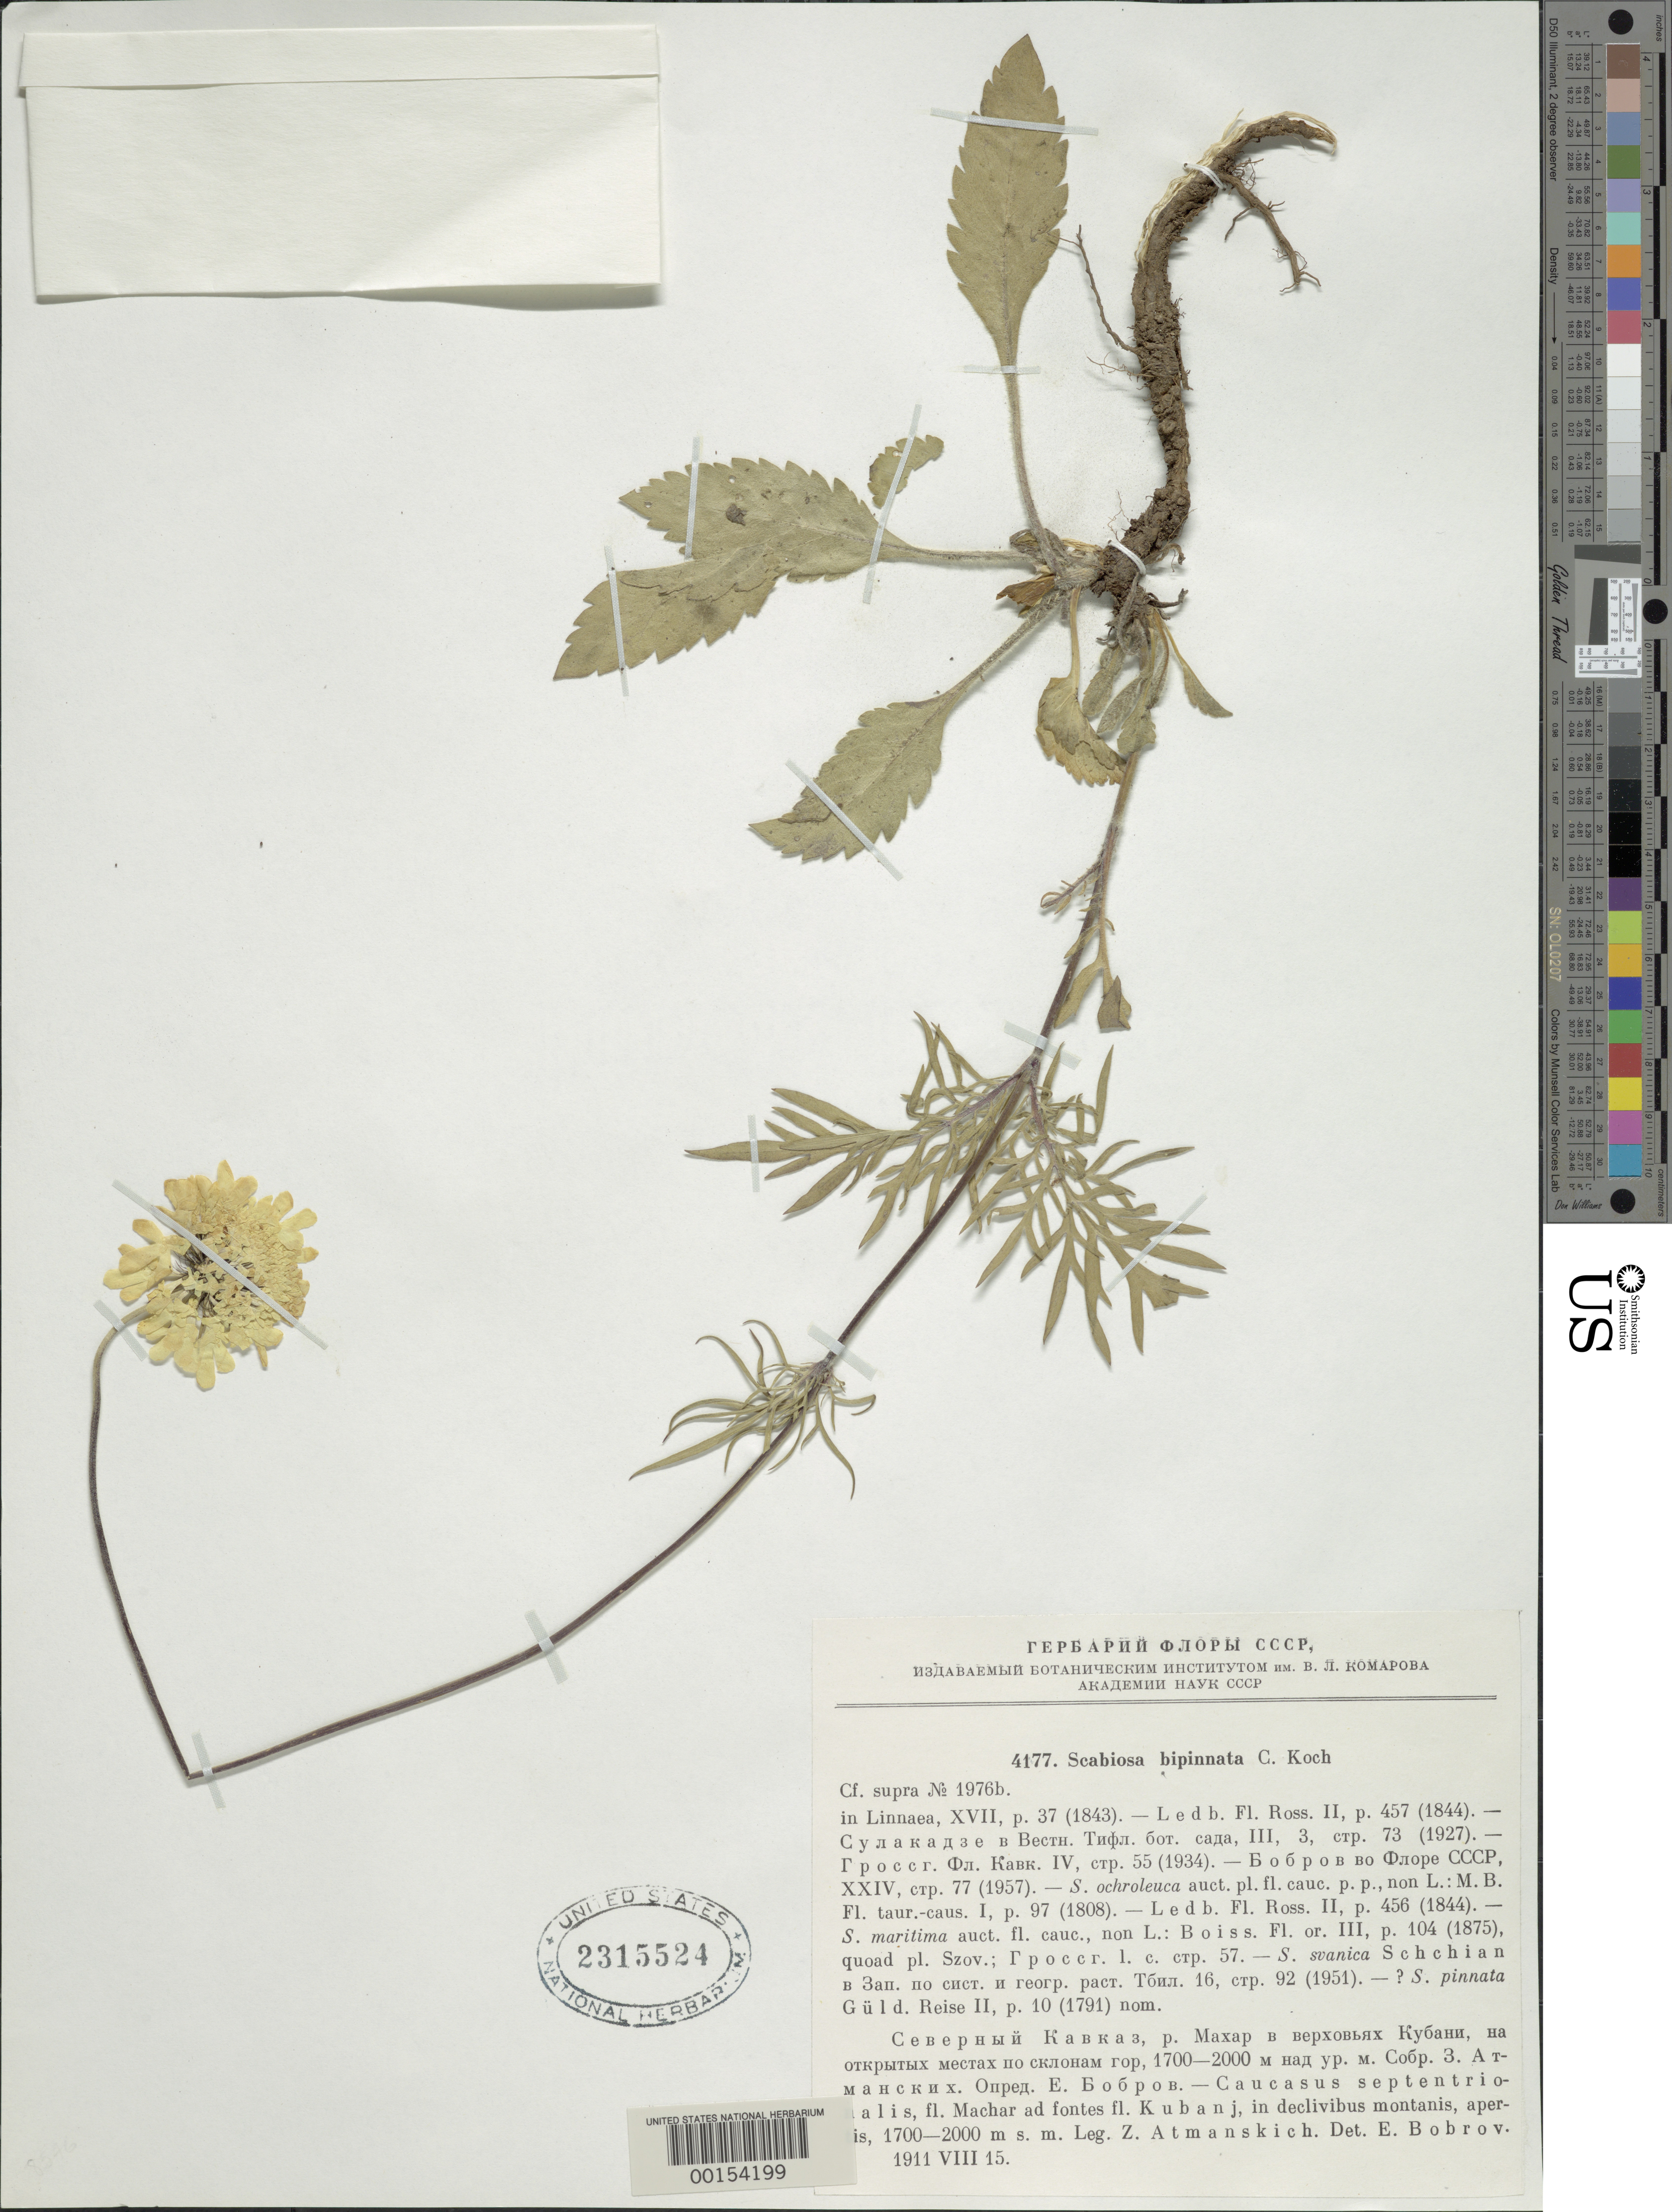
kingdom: Plantae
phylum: Tracheophyta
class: Magnoliopsida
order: Dipsacales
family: Caprifoliaceae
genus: Scabiosa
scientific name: Scabiosa bipinnata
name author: K. Koch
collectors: Z. Atmanskich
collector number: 4177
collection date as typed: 15 Aug 1911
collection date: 1911-08-15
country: Russian Federation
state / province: Karachay-Cherkess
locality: Kubanj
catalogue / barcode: US 2315524